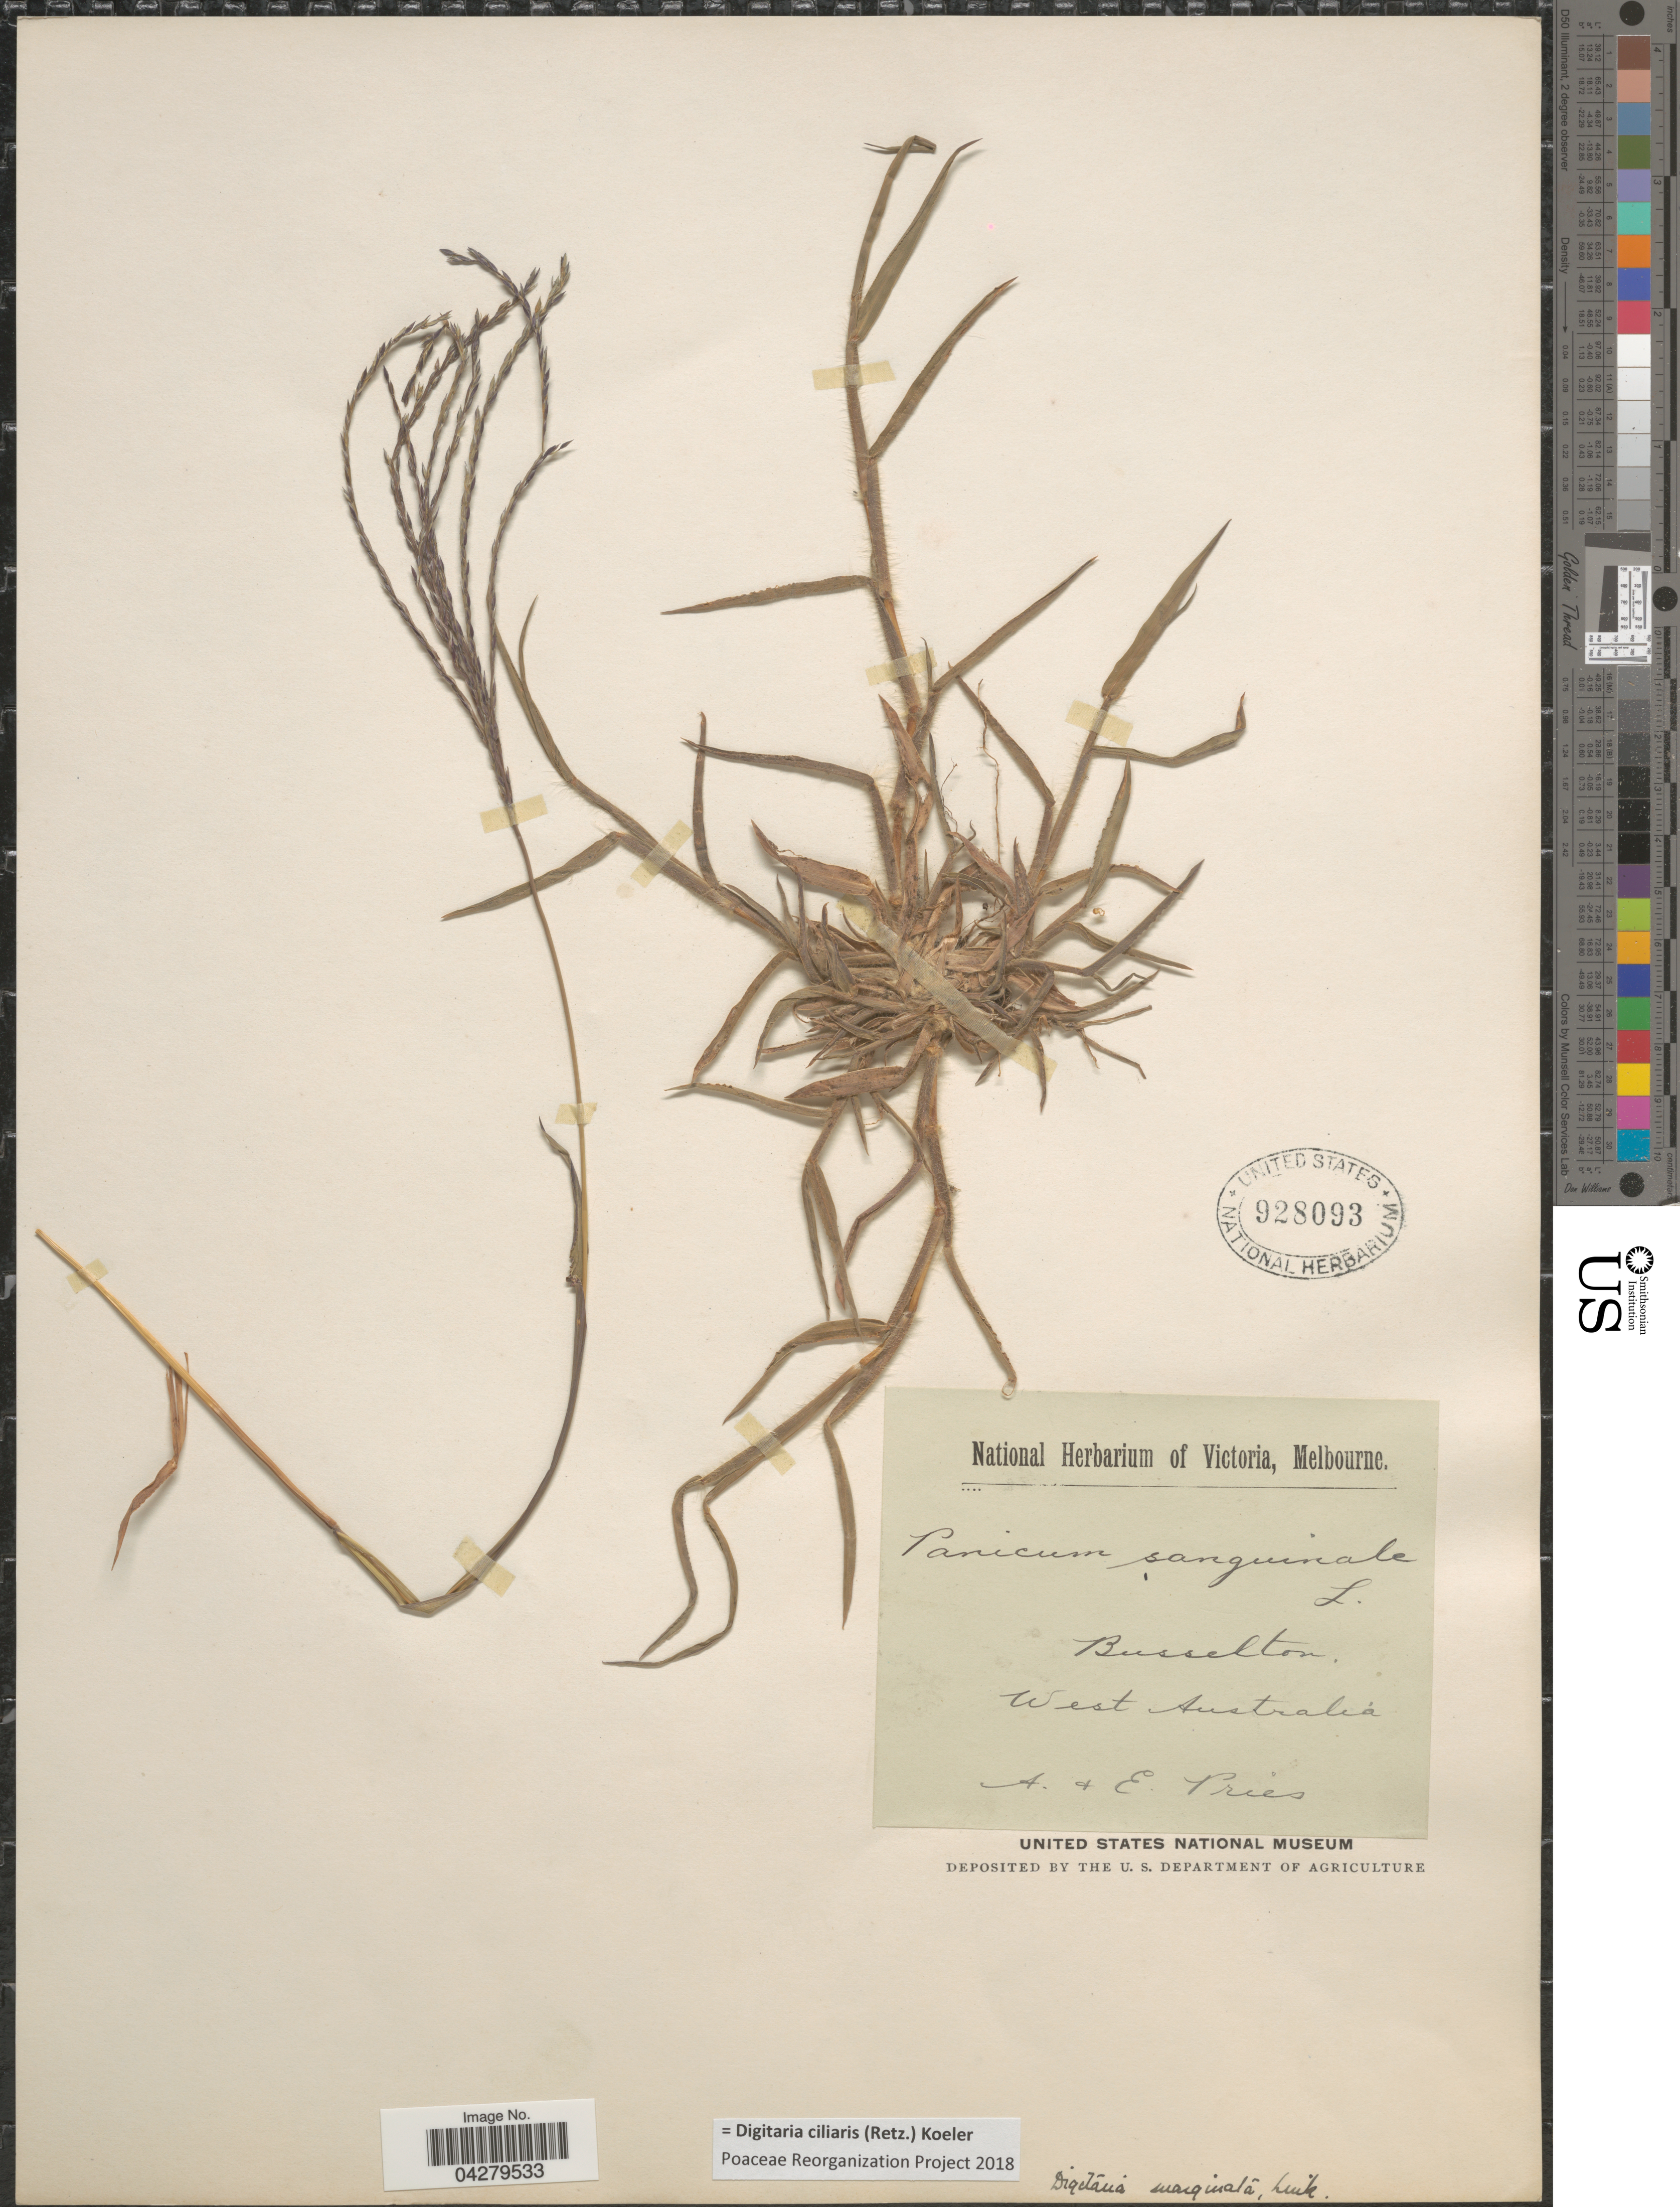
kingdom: Plantae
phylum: Tracheophyta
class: Liliopsida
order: Poales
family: Poaceae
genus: Digitaria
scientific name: Digitaria brownii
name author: (Roem. & Schult.) Hughes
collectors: E. A. Fries & E. Fries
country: Australia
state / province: Western Australia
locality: Busselton. West Australia.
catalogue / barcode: US 928093